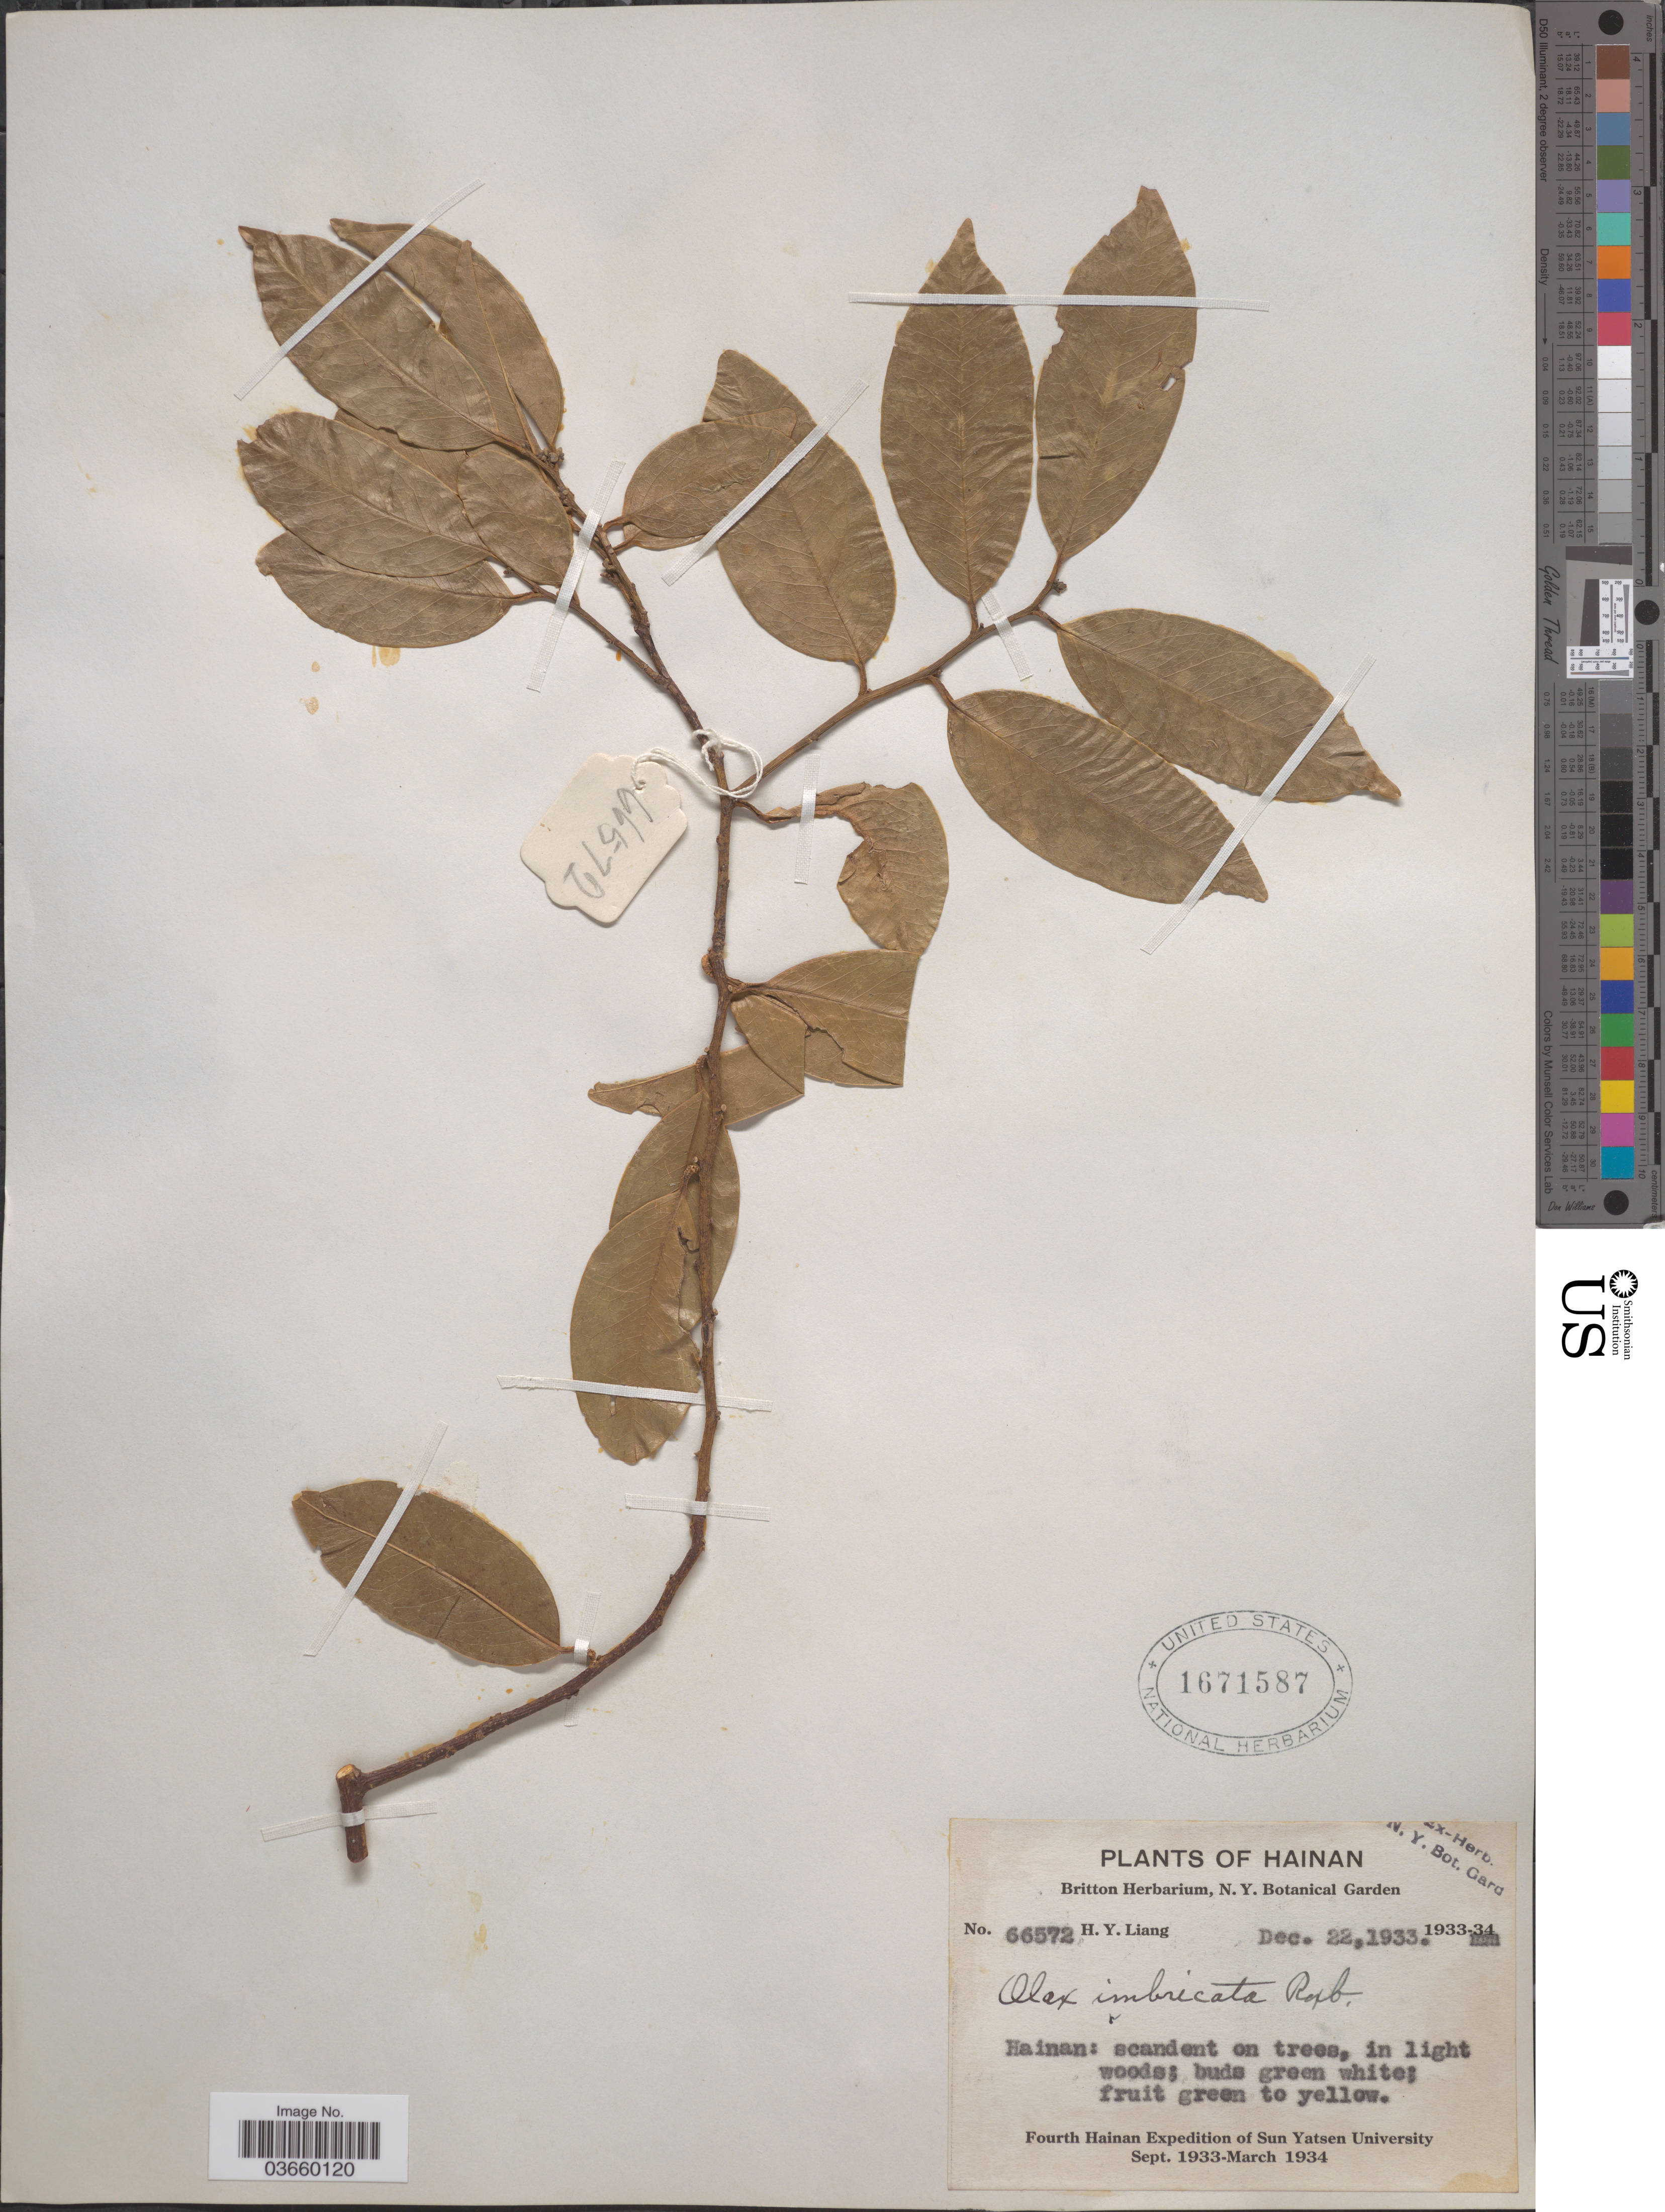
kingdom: Plantae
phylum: Tracheophyta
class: Magnoliopsida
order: Santalales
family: Olacaceae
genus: Olax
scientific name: Olax imbricata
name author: Roxb.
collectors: H. Y. Liang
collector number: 66572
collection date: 1933-12-22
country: China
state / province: Hainan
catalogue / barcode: US 1671587